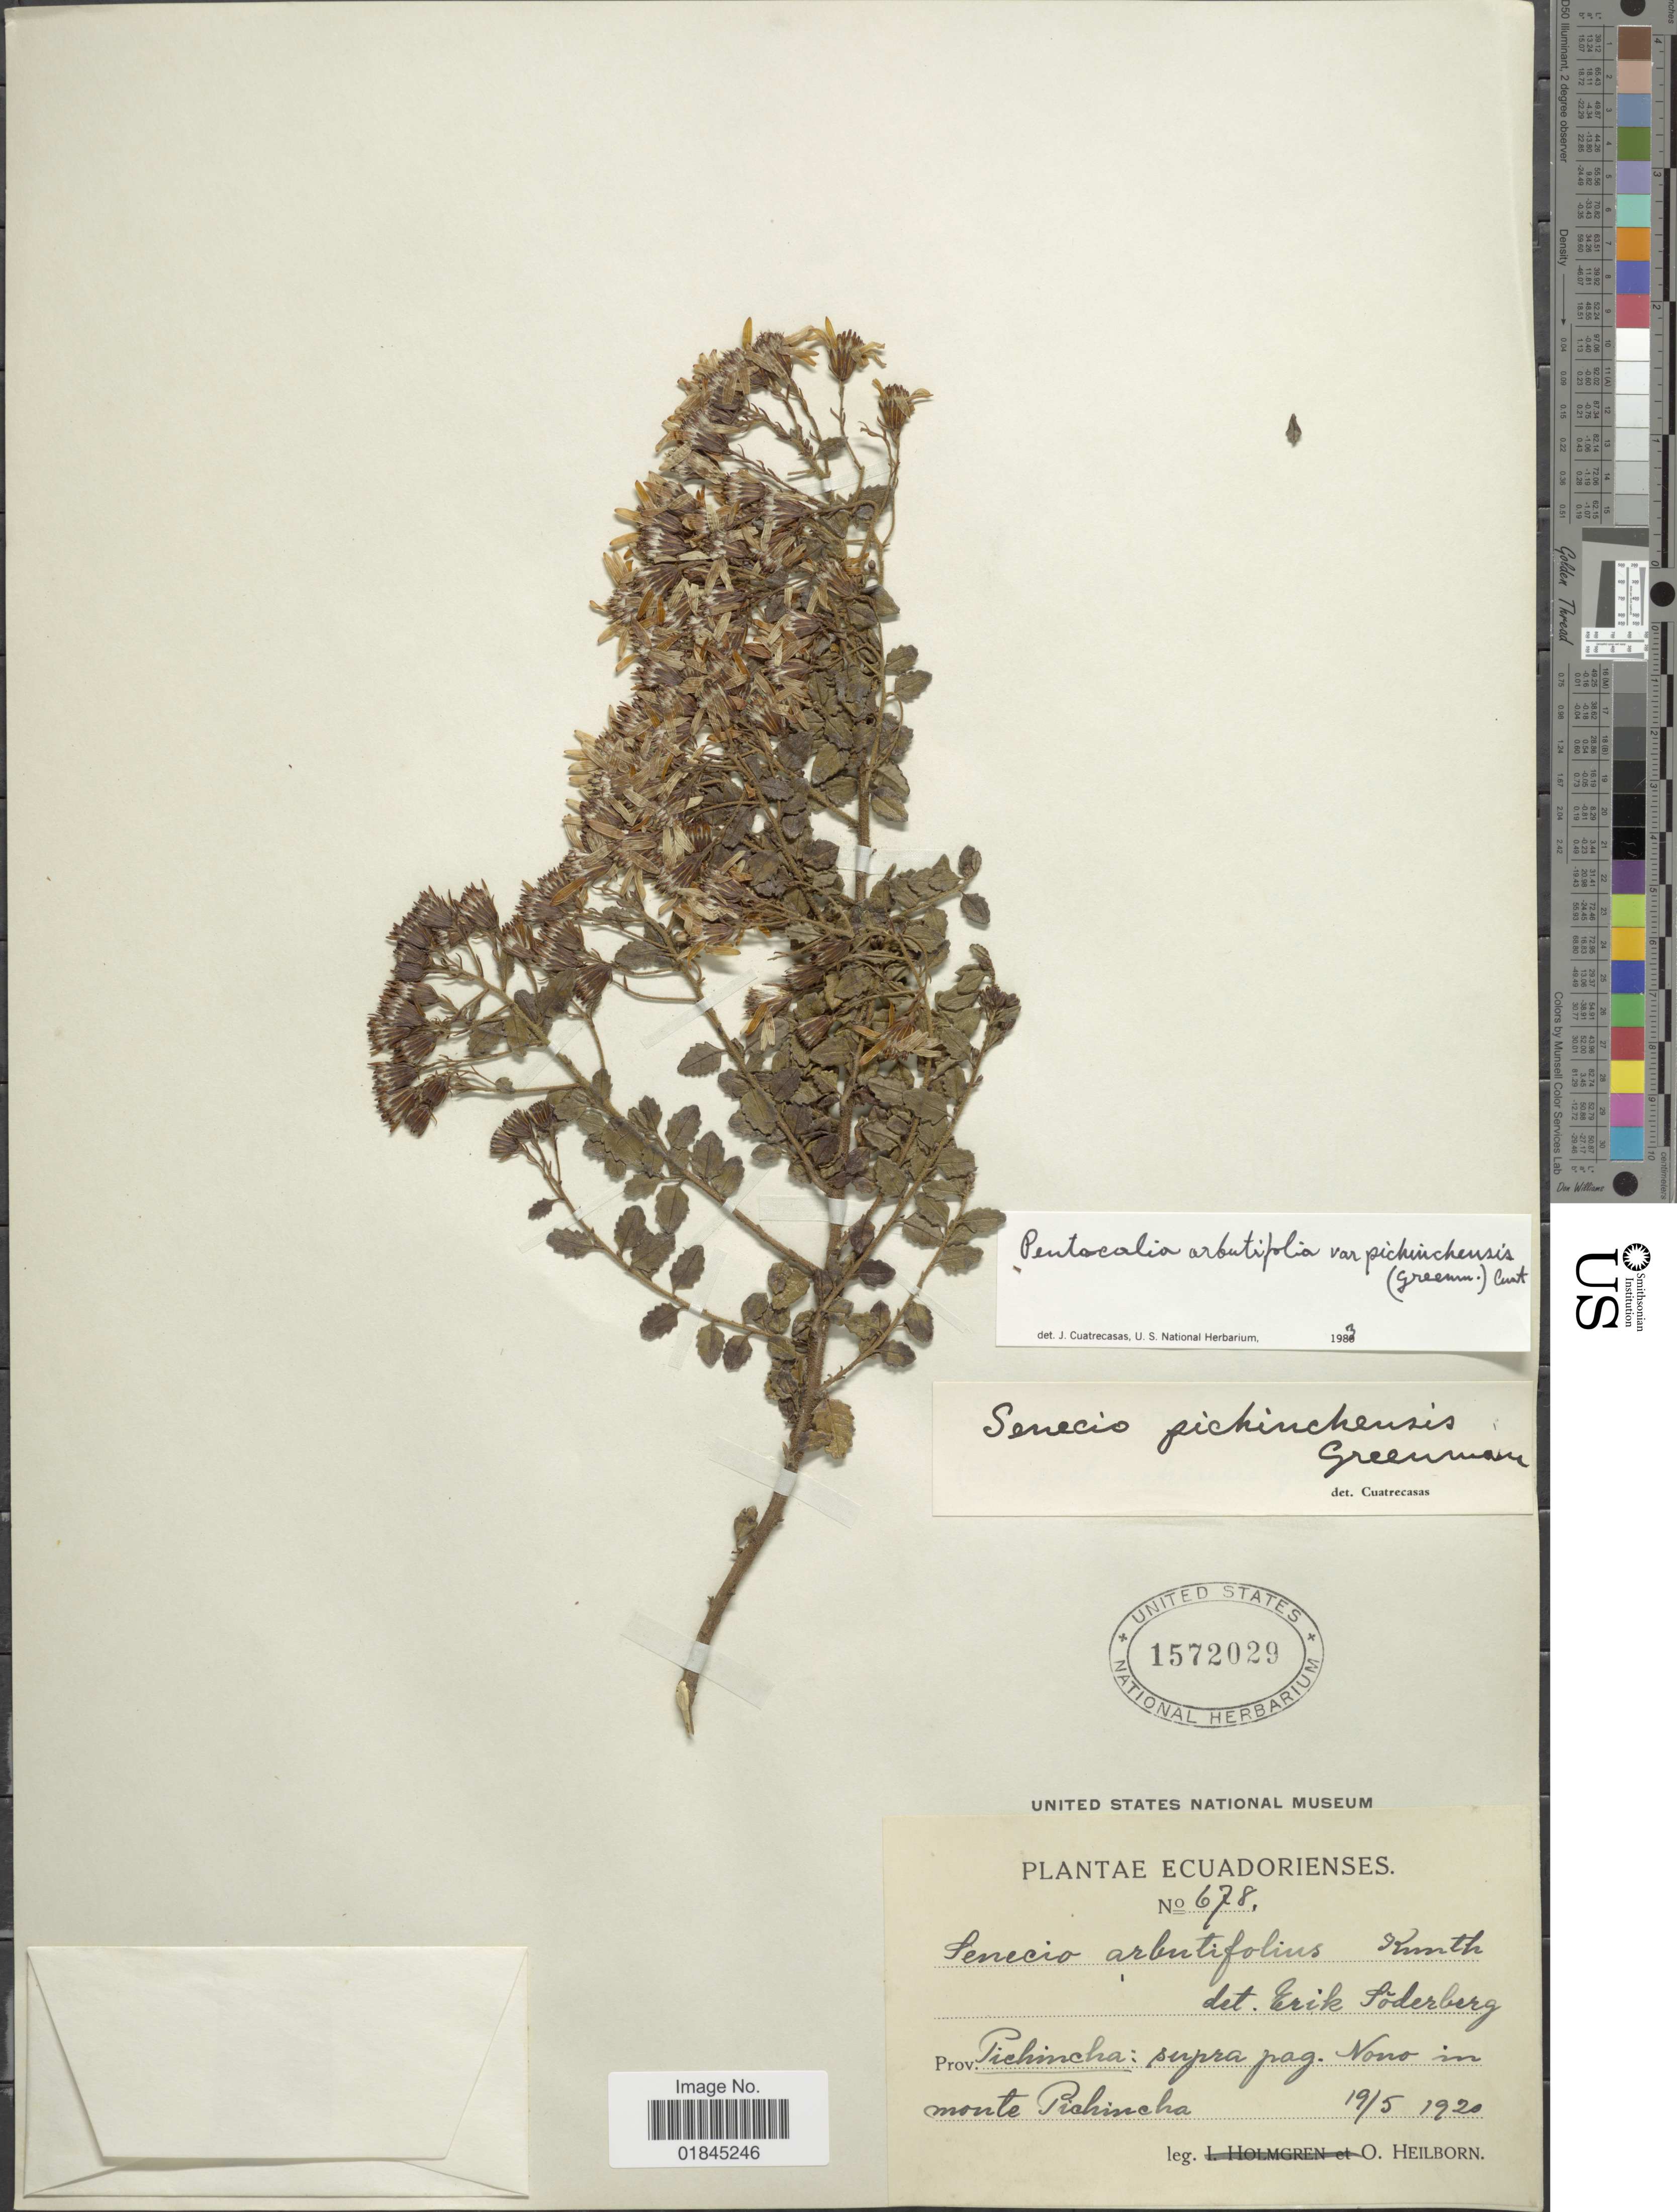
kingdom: Plantae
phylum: Tracheophyta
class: Magnoliopsida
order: Asterales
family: Asteraceae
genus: Pentacalia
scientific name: Pentacalia arbutifolia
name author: (Kunth) Cuatrec.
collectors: O. Heilborn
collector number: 678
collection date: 1920-05-19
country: Ecuador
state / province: Pichincha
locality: Prov. Pichincha: supra pag. Nono in monte Pichincha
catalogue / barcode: US 1572029